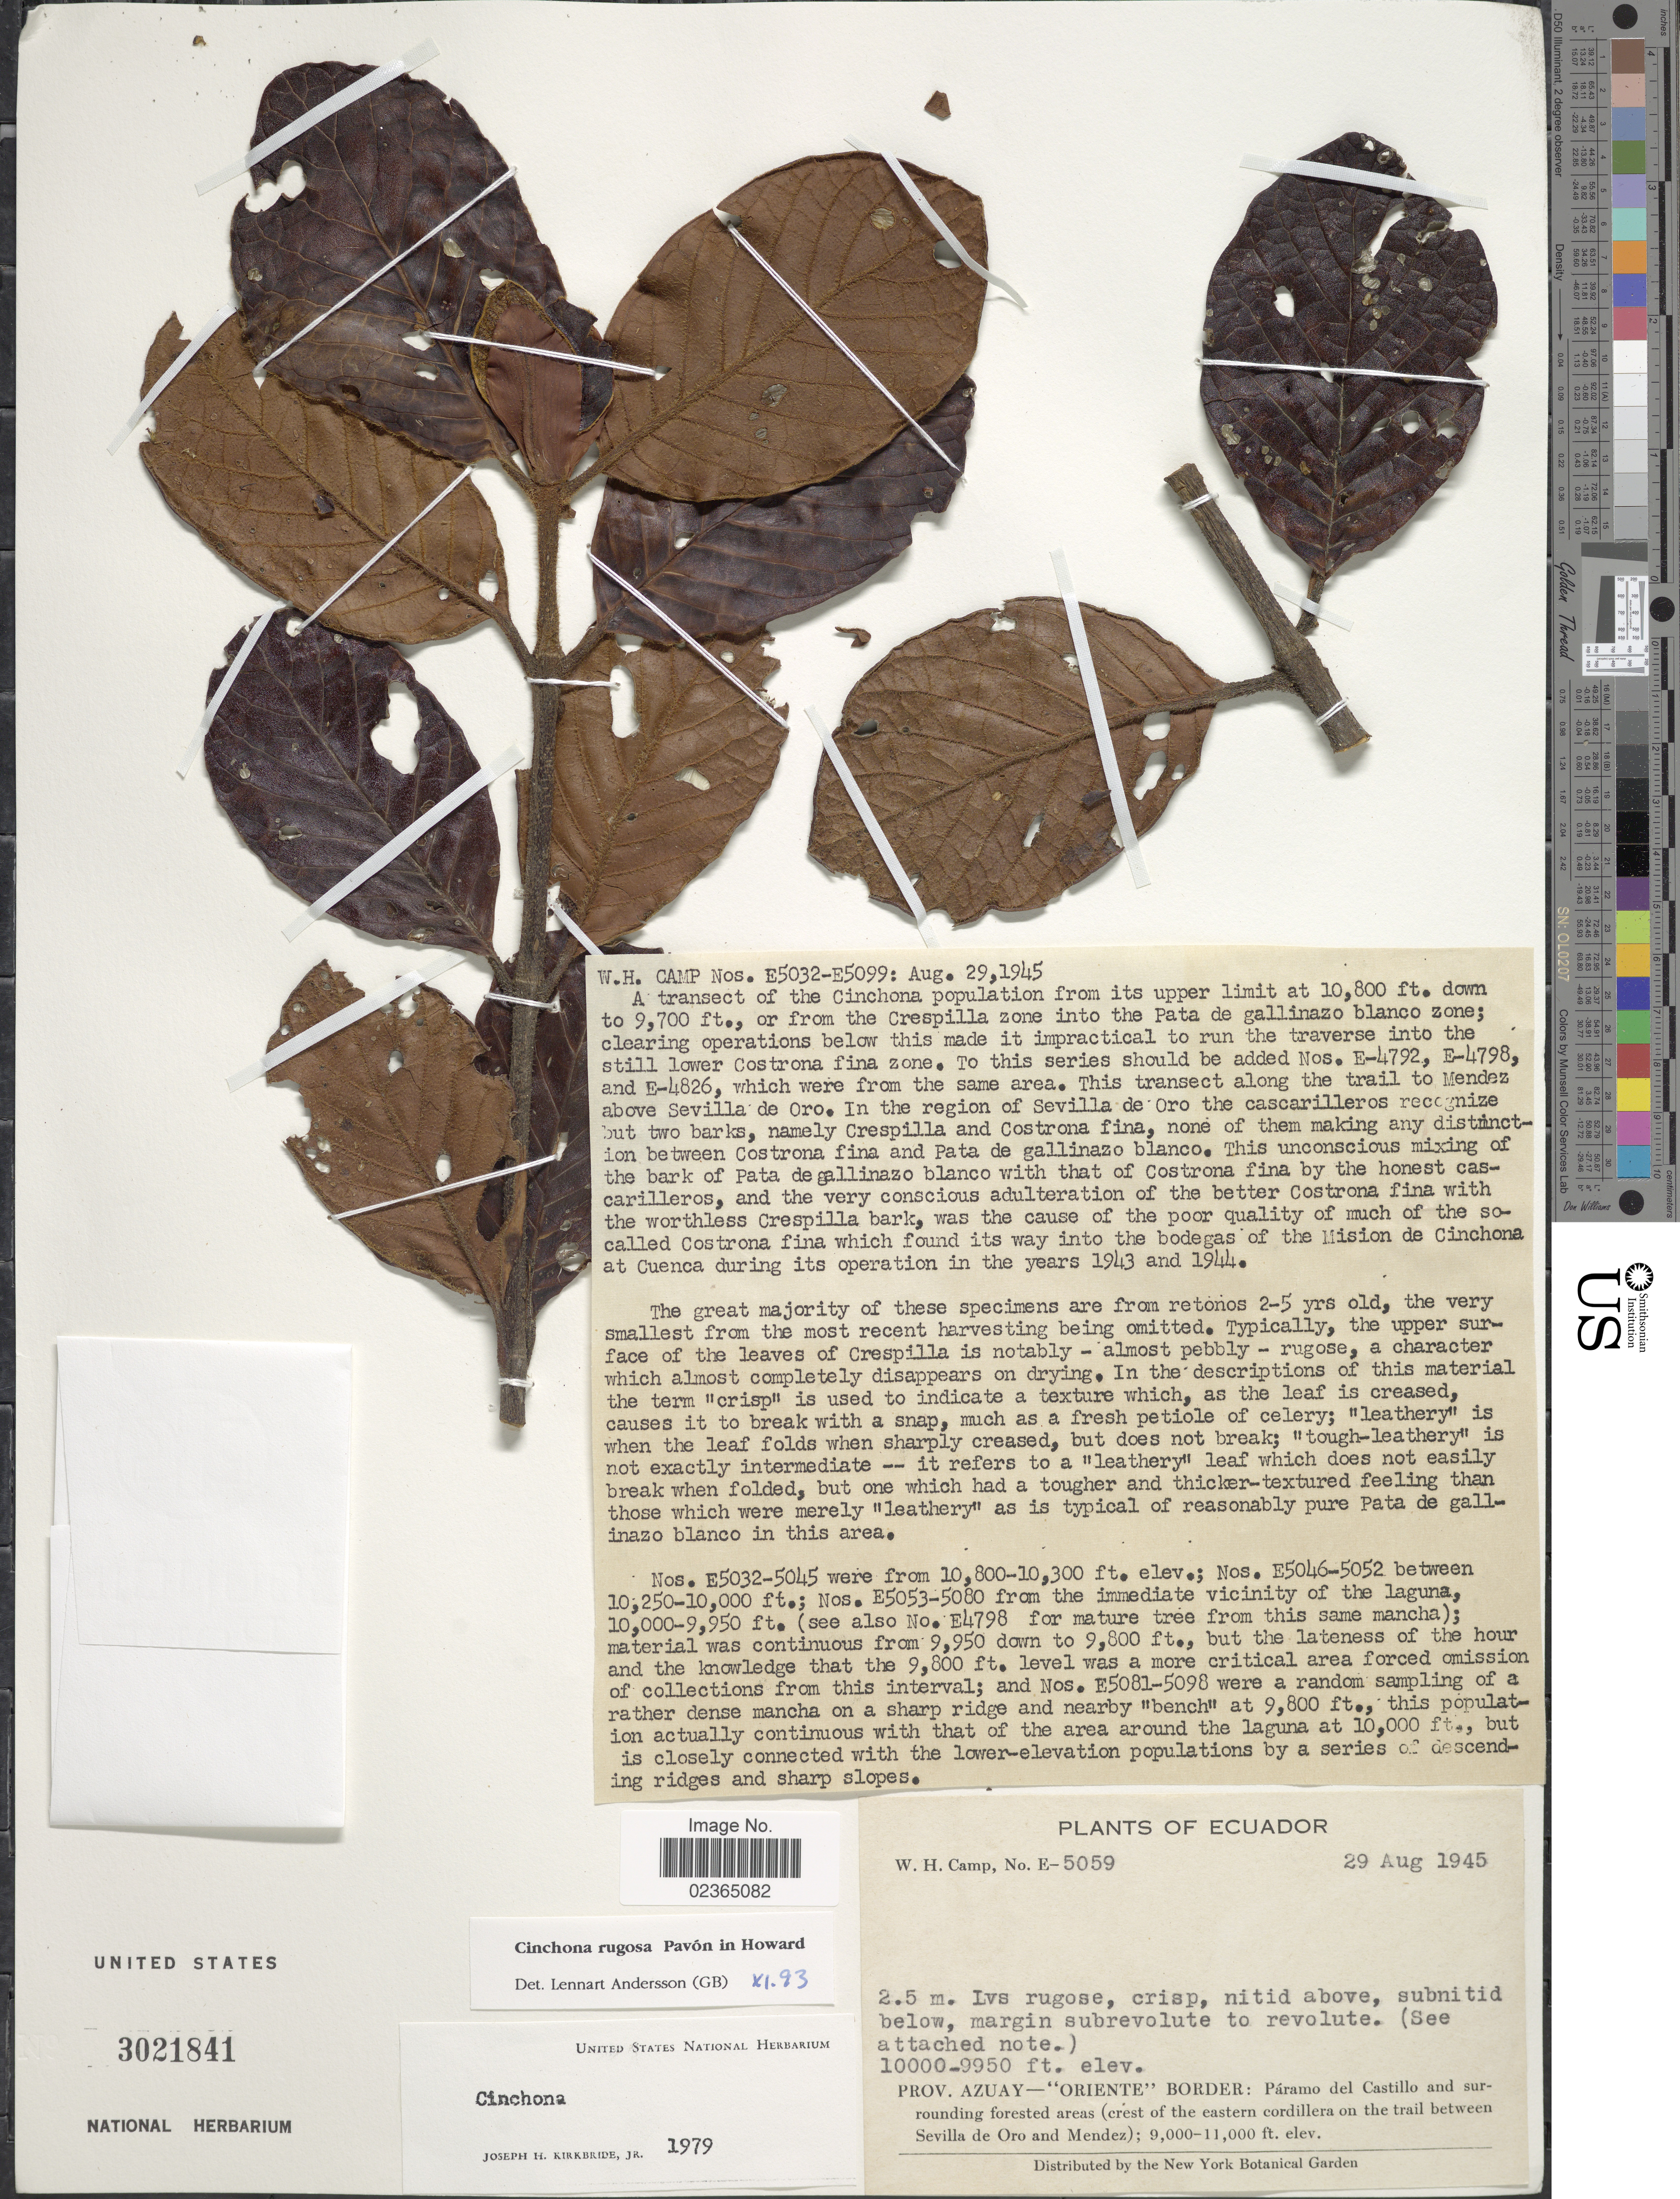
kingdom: Plantae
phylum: Tracheophyta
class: Magnoliopsida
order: Gentianales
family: Rubiaceae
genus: Cinchona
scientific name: Cinchona rugosa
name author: Pav.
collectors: W. H. Camp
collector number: E-5059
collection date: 1945-08-29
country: Ecuador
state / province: Azuay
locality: Oriente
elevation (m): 3033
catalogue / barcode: US 3021841